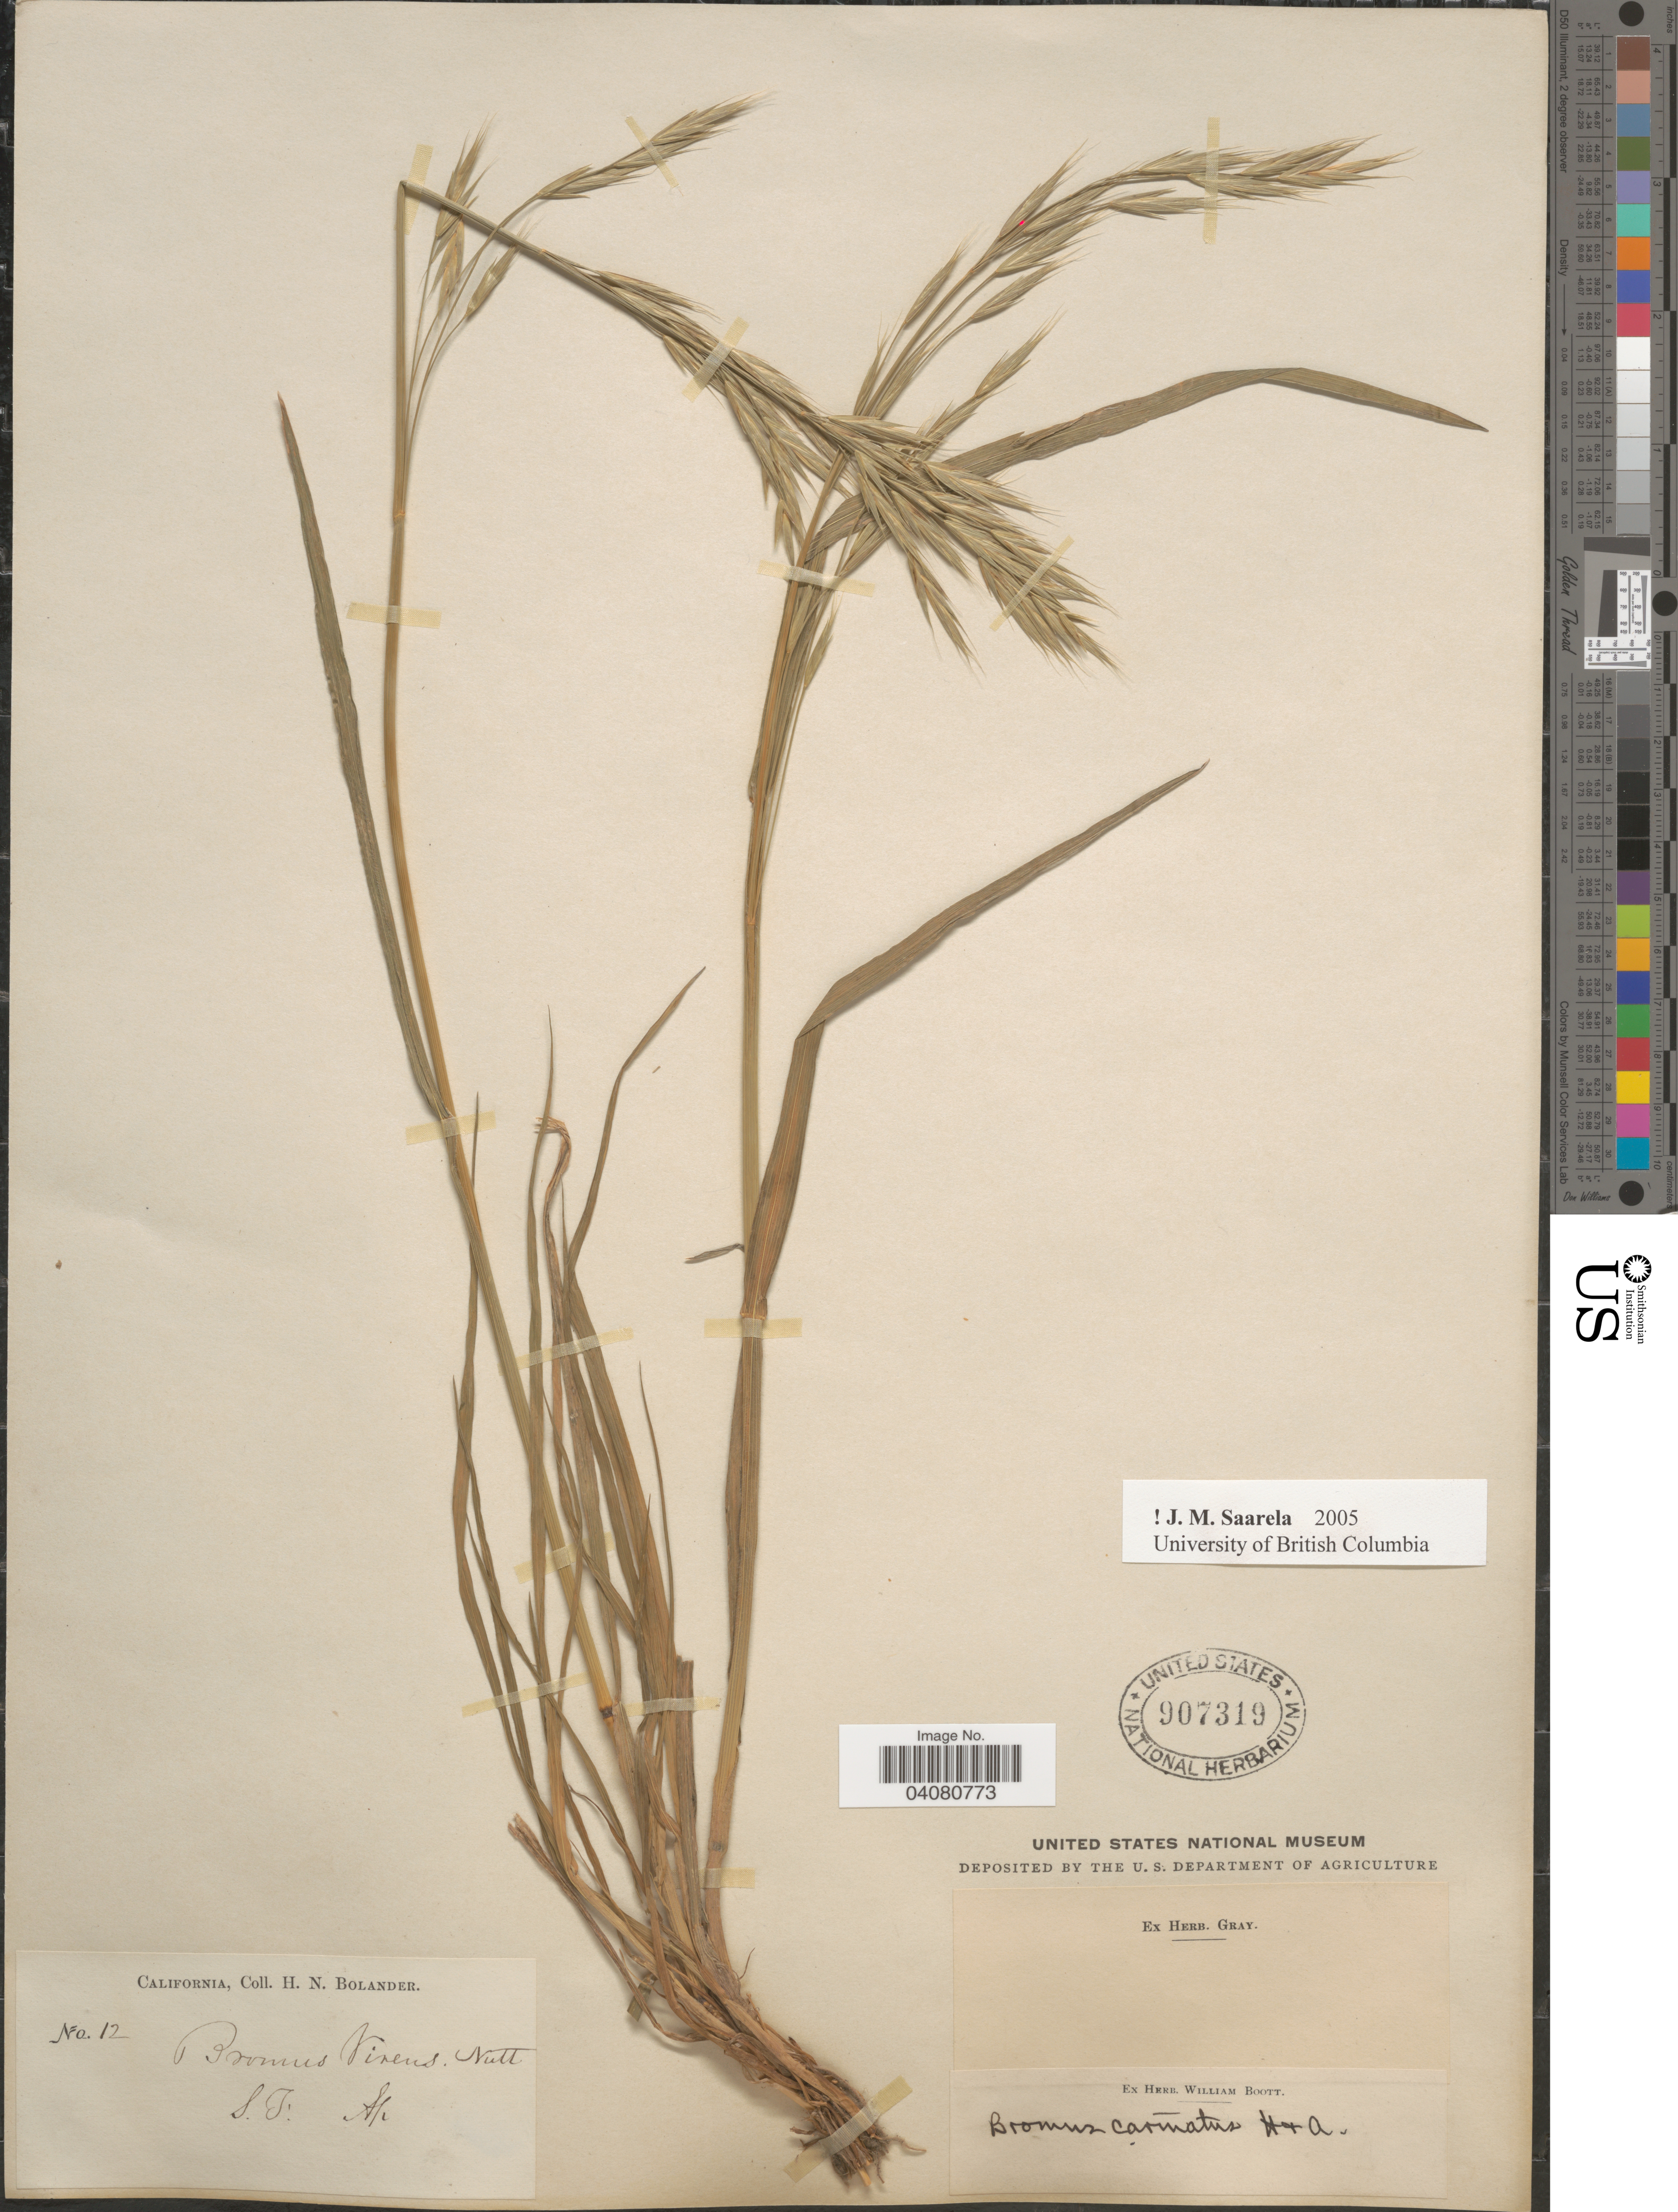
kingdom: Plantae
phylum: Tracheophyta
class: Liliopsida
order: Poales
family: Poaceae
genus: Bromus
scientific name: Bromus carinatus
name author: Hook. & Arn.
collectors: H. Bolander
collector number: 12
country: United States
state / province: California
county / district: San Francisco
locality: S.F.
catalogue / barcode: US 907319